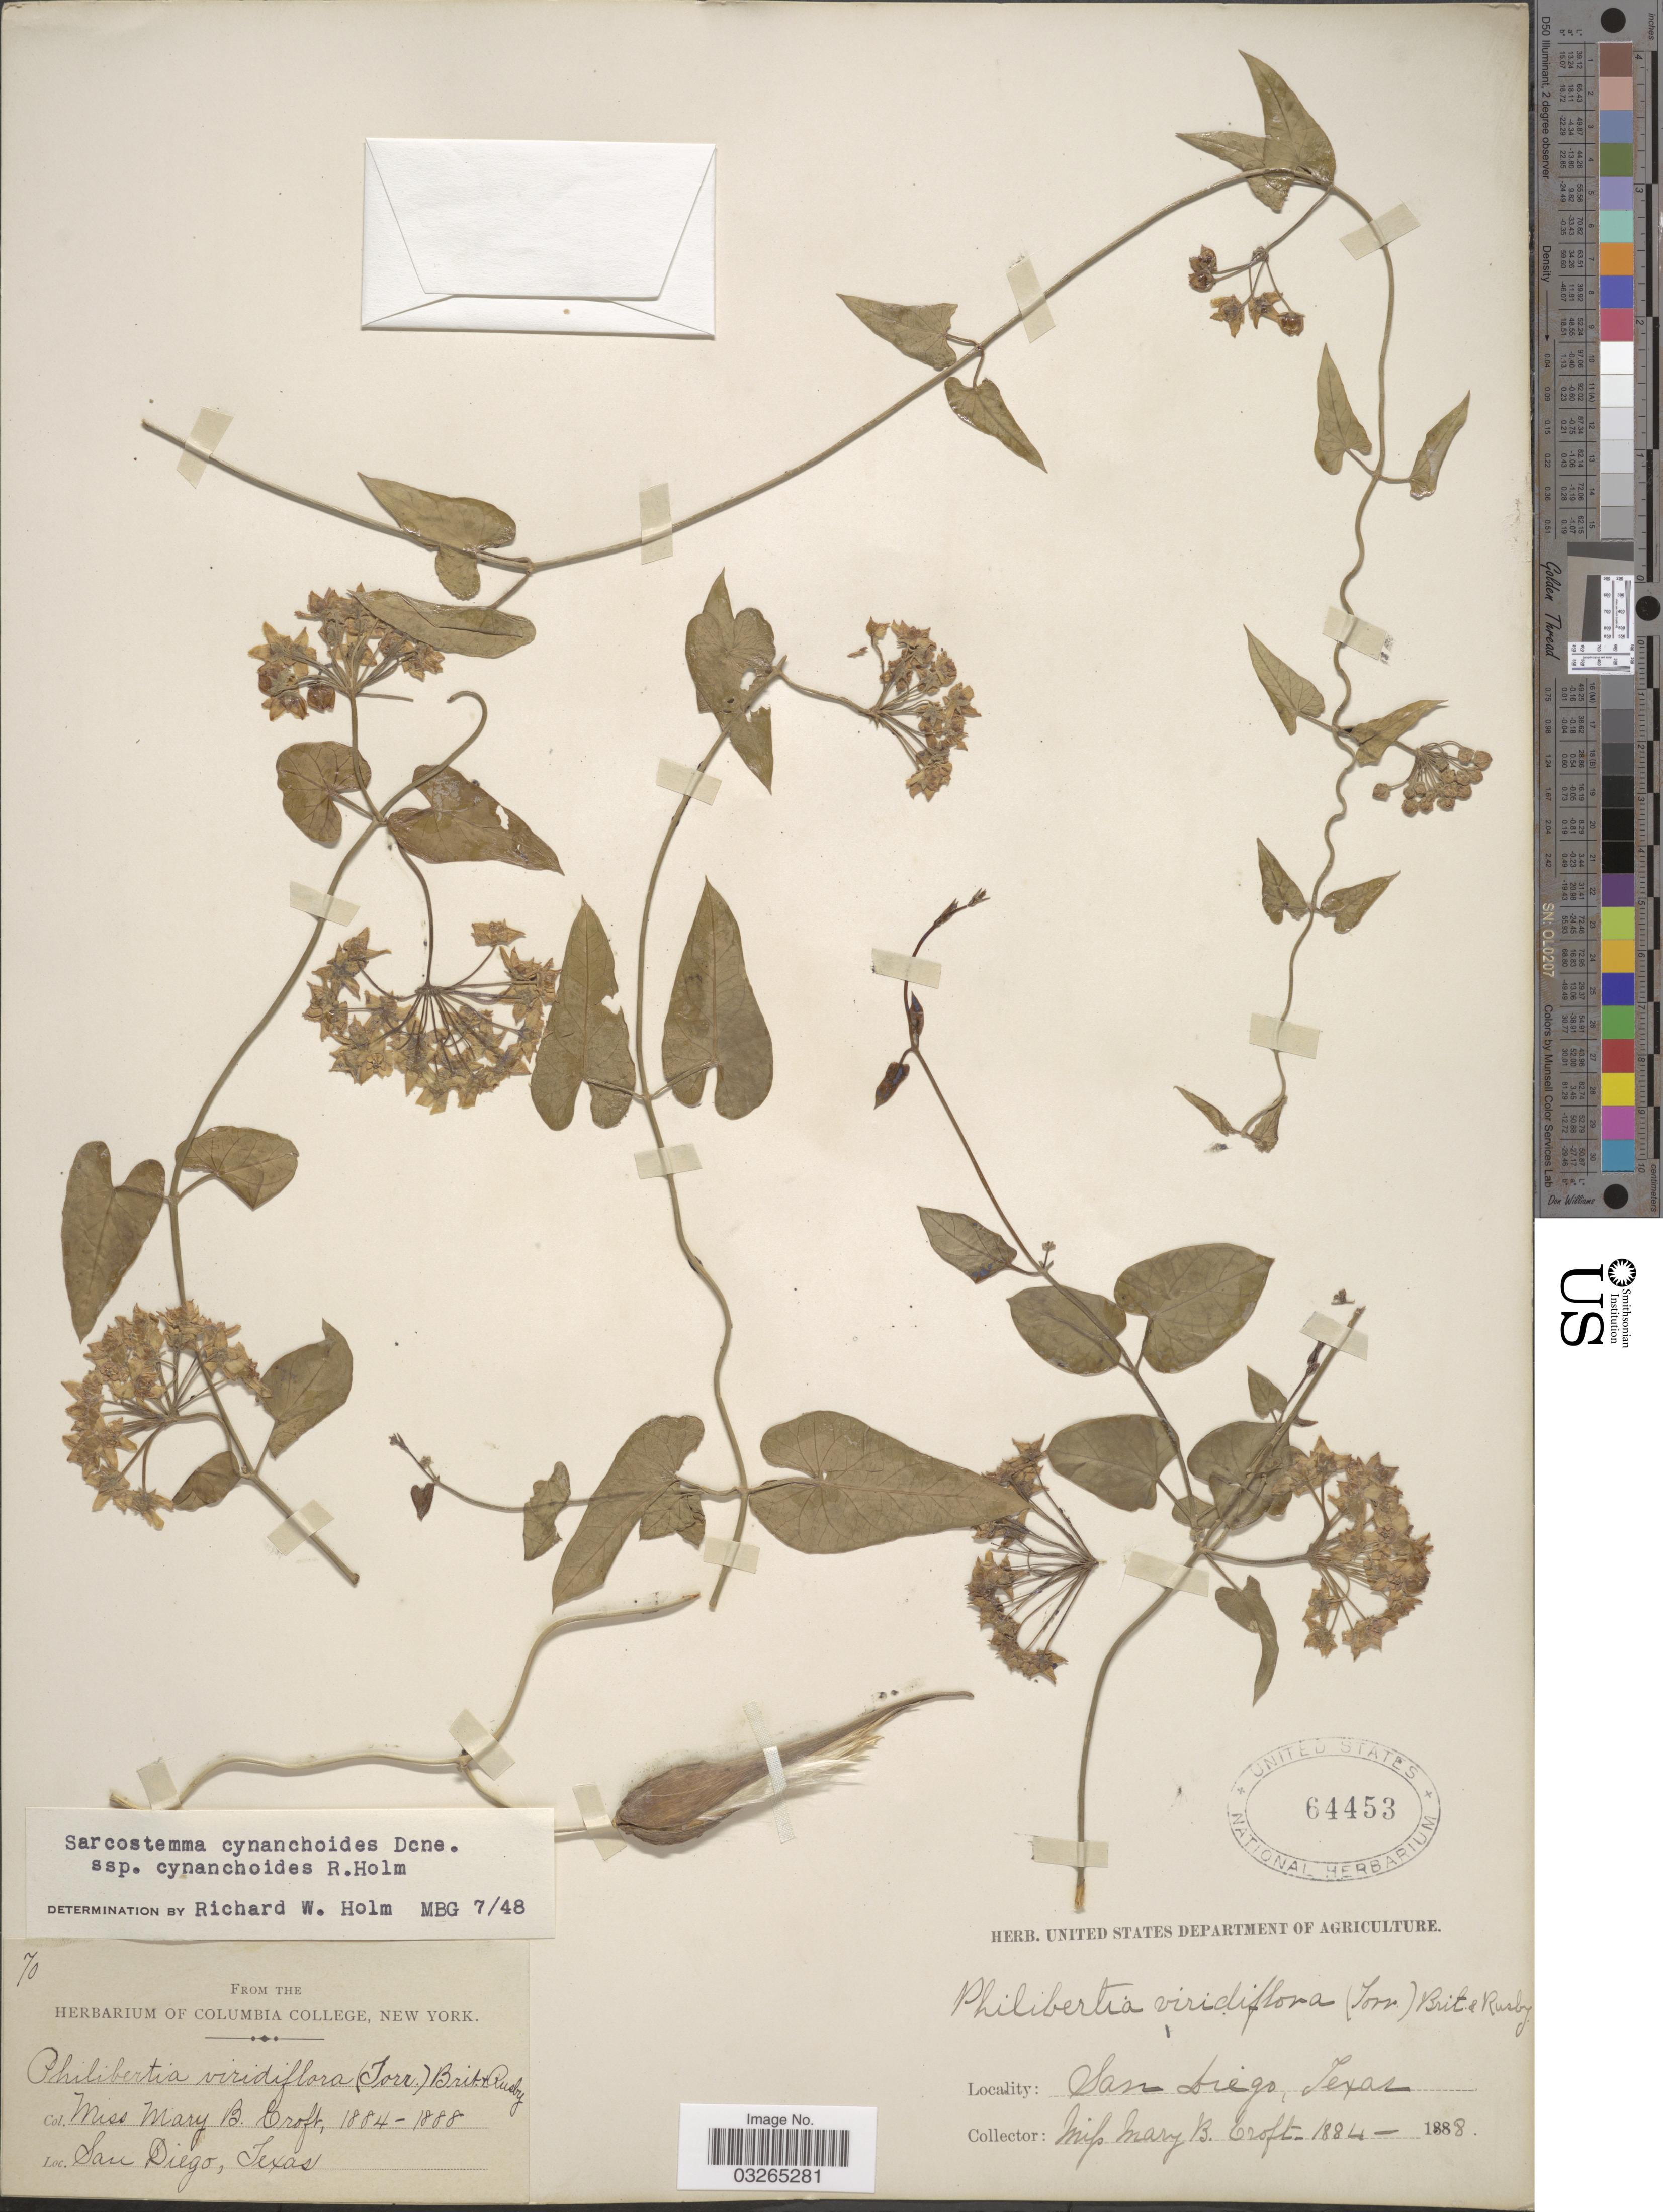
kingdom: Plantae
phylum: Tracheophyta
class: Magnoliopsida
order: Gentianales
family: Apocynaceae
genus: Sarcostemma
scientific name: Sarcostemma cynanchoides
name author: Decne.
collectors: M. Croft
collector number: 70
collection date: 1884/1888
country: United States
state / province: Texas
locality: San Diego.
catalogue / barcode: US 64453